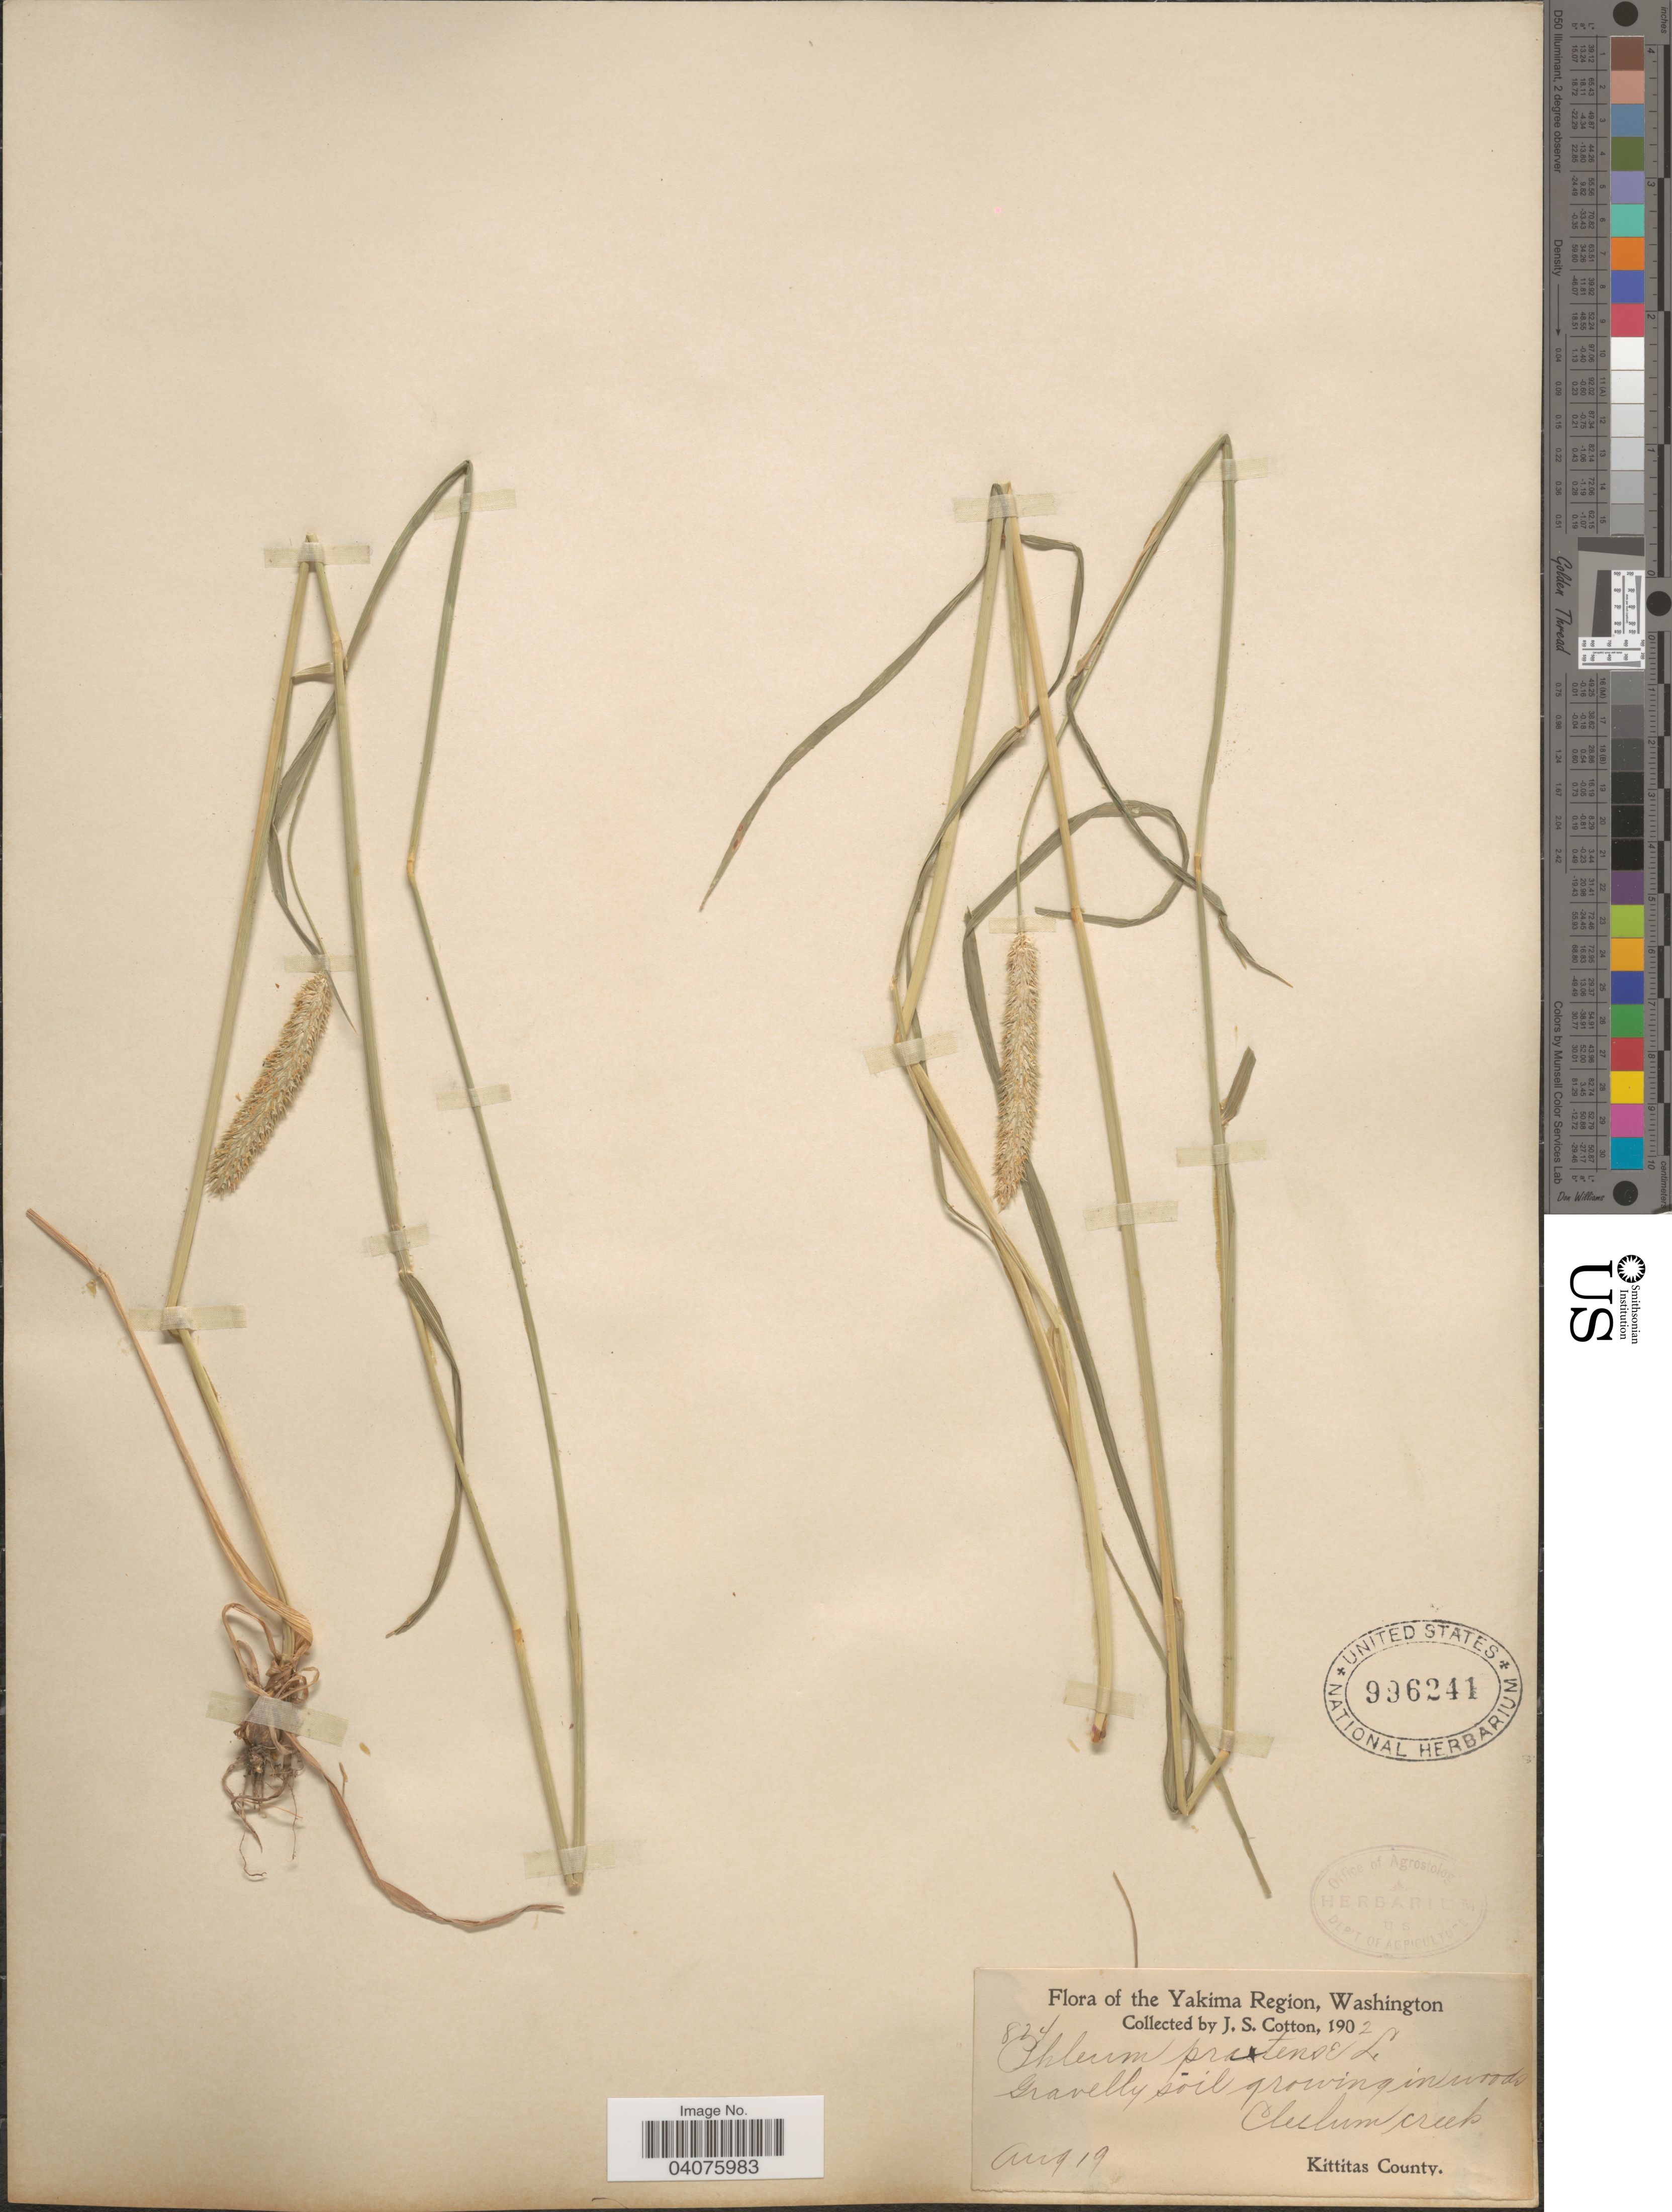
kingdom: Plantae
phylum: Tracheophyta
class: Liliopsida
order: Poales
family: Poaceae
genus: Phleum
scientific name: Phleum pratense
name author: L.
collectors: J. S. Cotton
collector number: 824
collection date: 1902-08-19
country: United States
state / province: Washington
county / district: Kittitas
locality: The Yakima Region. Cleelum creek. Kittitas County.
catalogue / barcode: US 996241